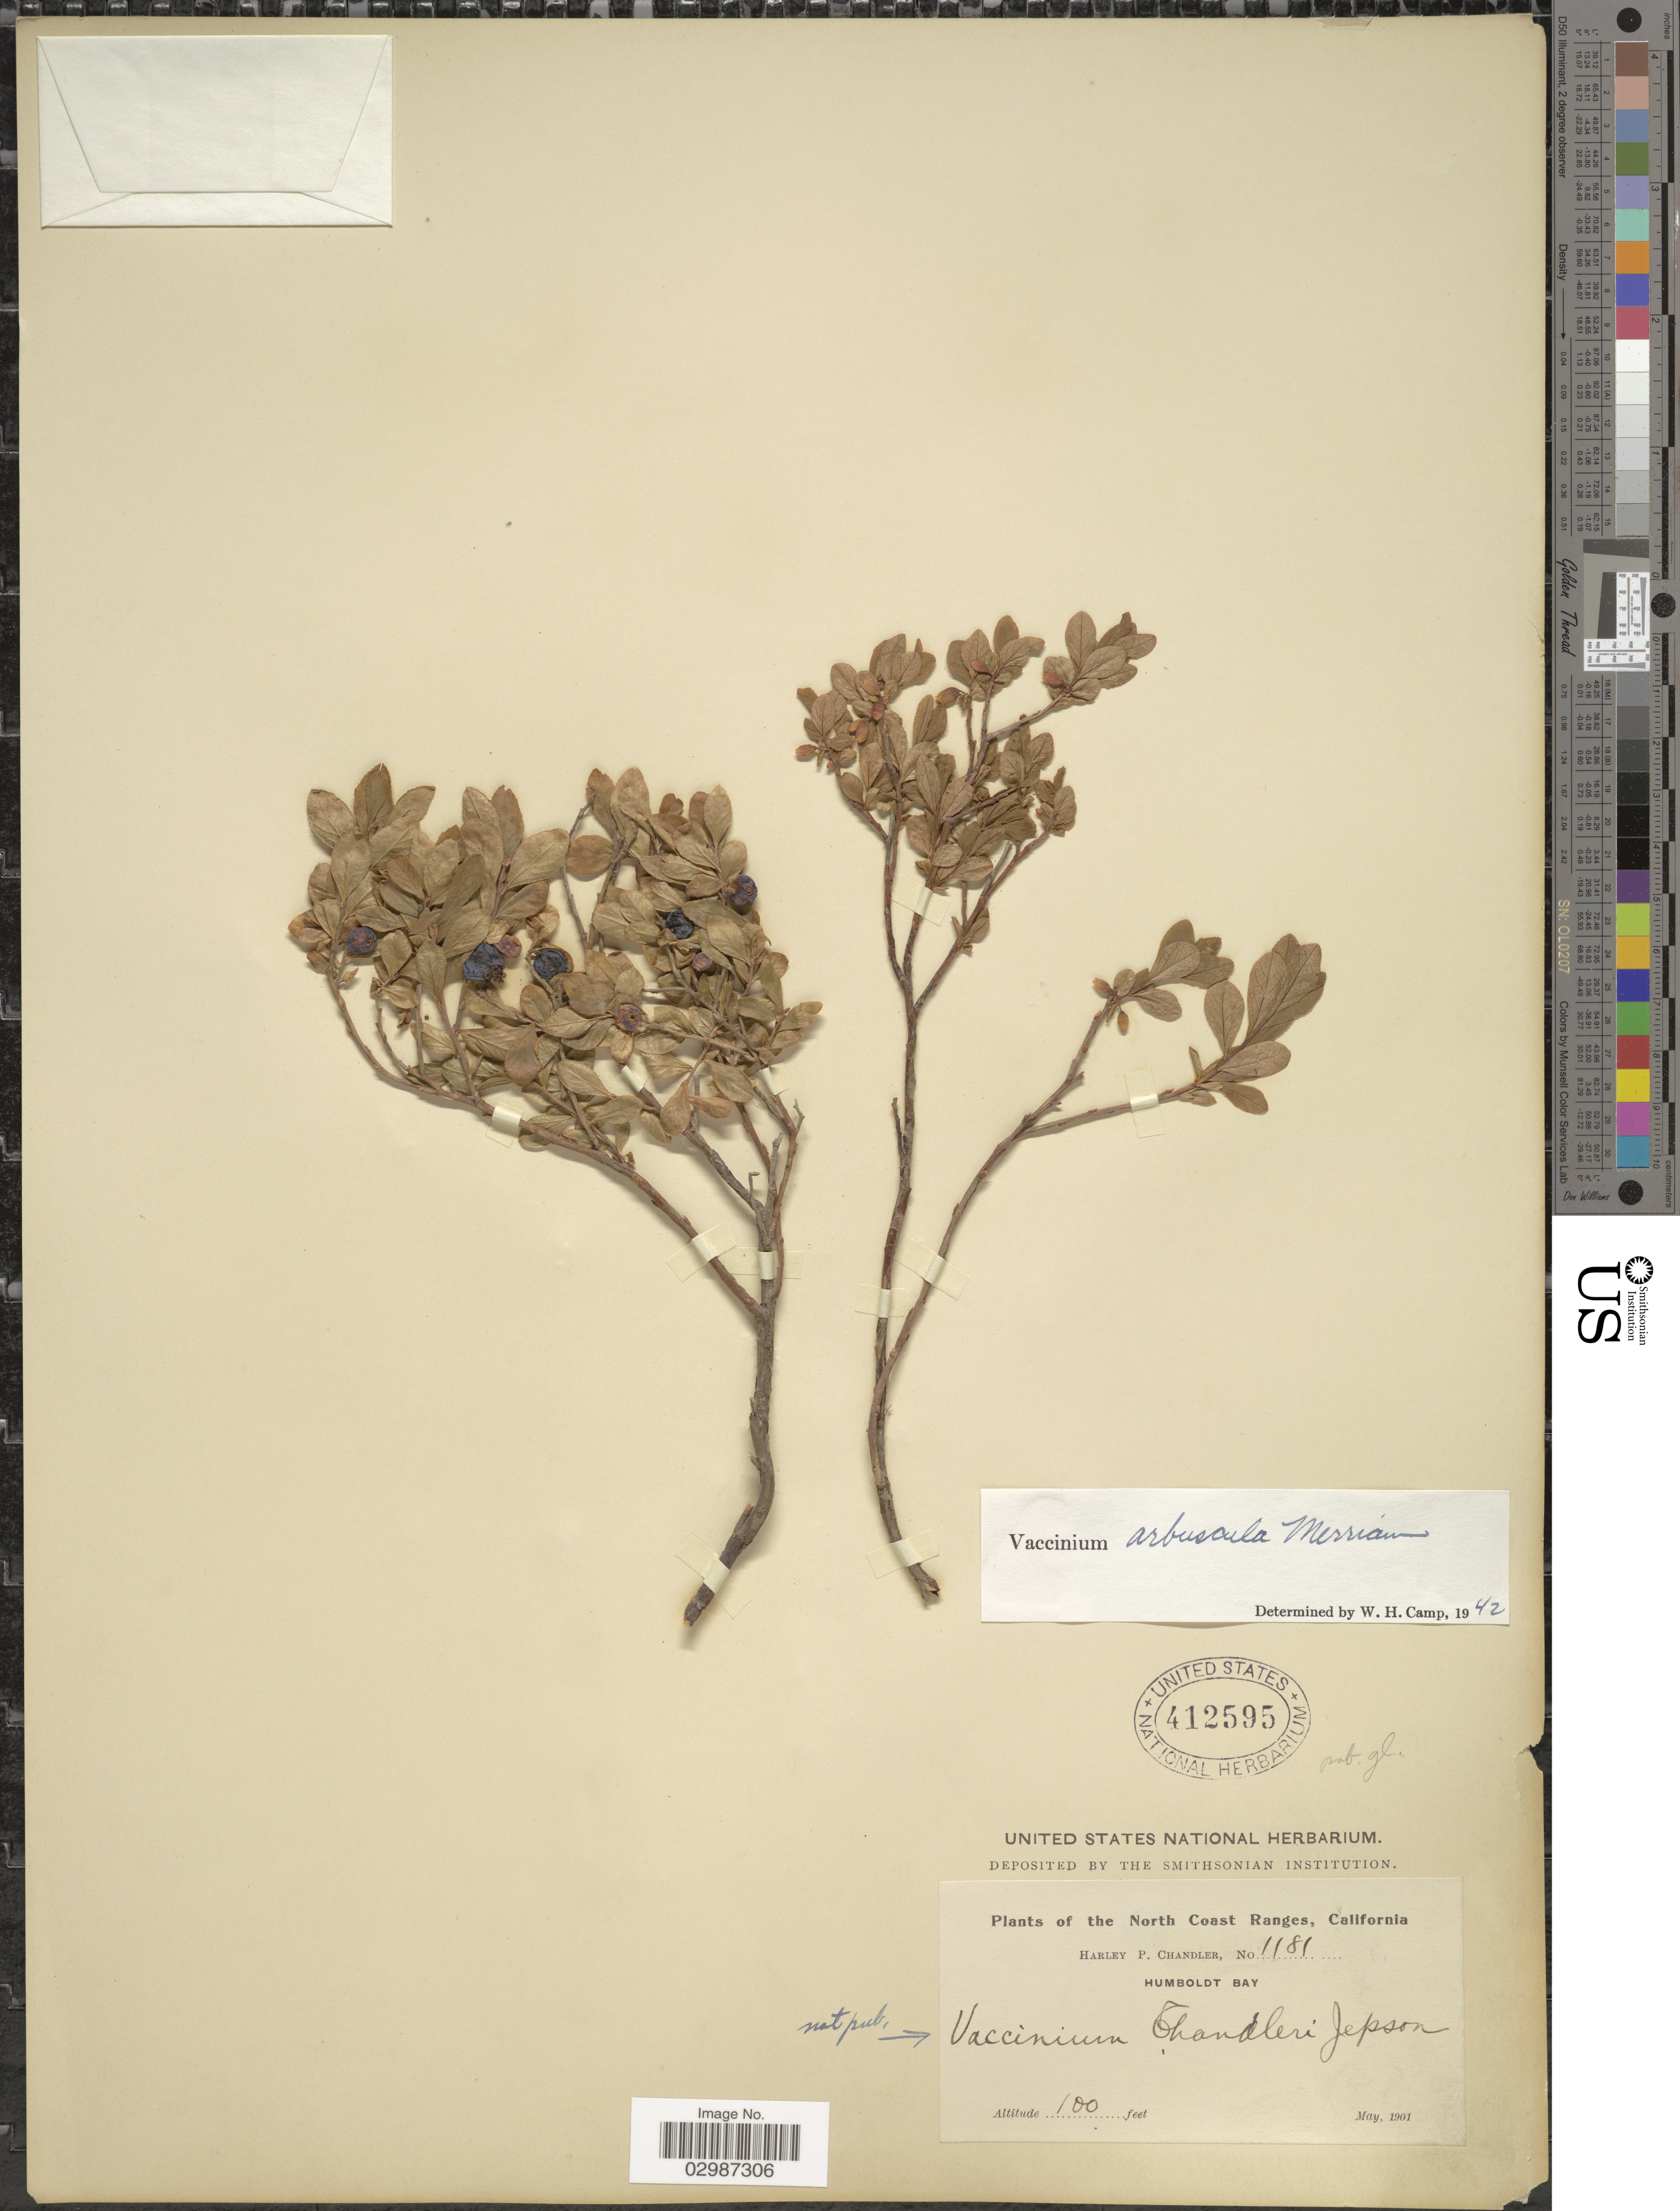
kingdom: Plantae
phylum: Tracheophyta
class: Magnoliopsida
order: Ericales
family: Ericaceae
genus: Vaccinium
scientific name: Vaccinium arbuscula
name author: (A. Gray) Merriam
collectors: H. Chandler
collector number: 1181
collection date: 1901-05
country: United States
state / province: California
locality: North Coast Ranges, Humboldt Bay.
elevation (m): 30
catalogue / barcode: US 412595